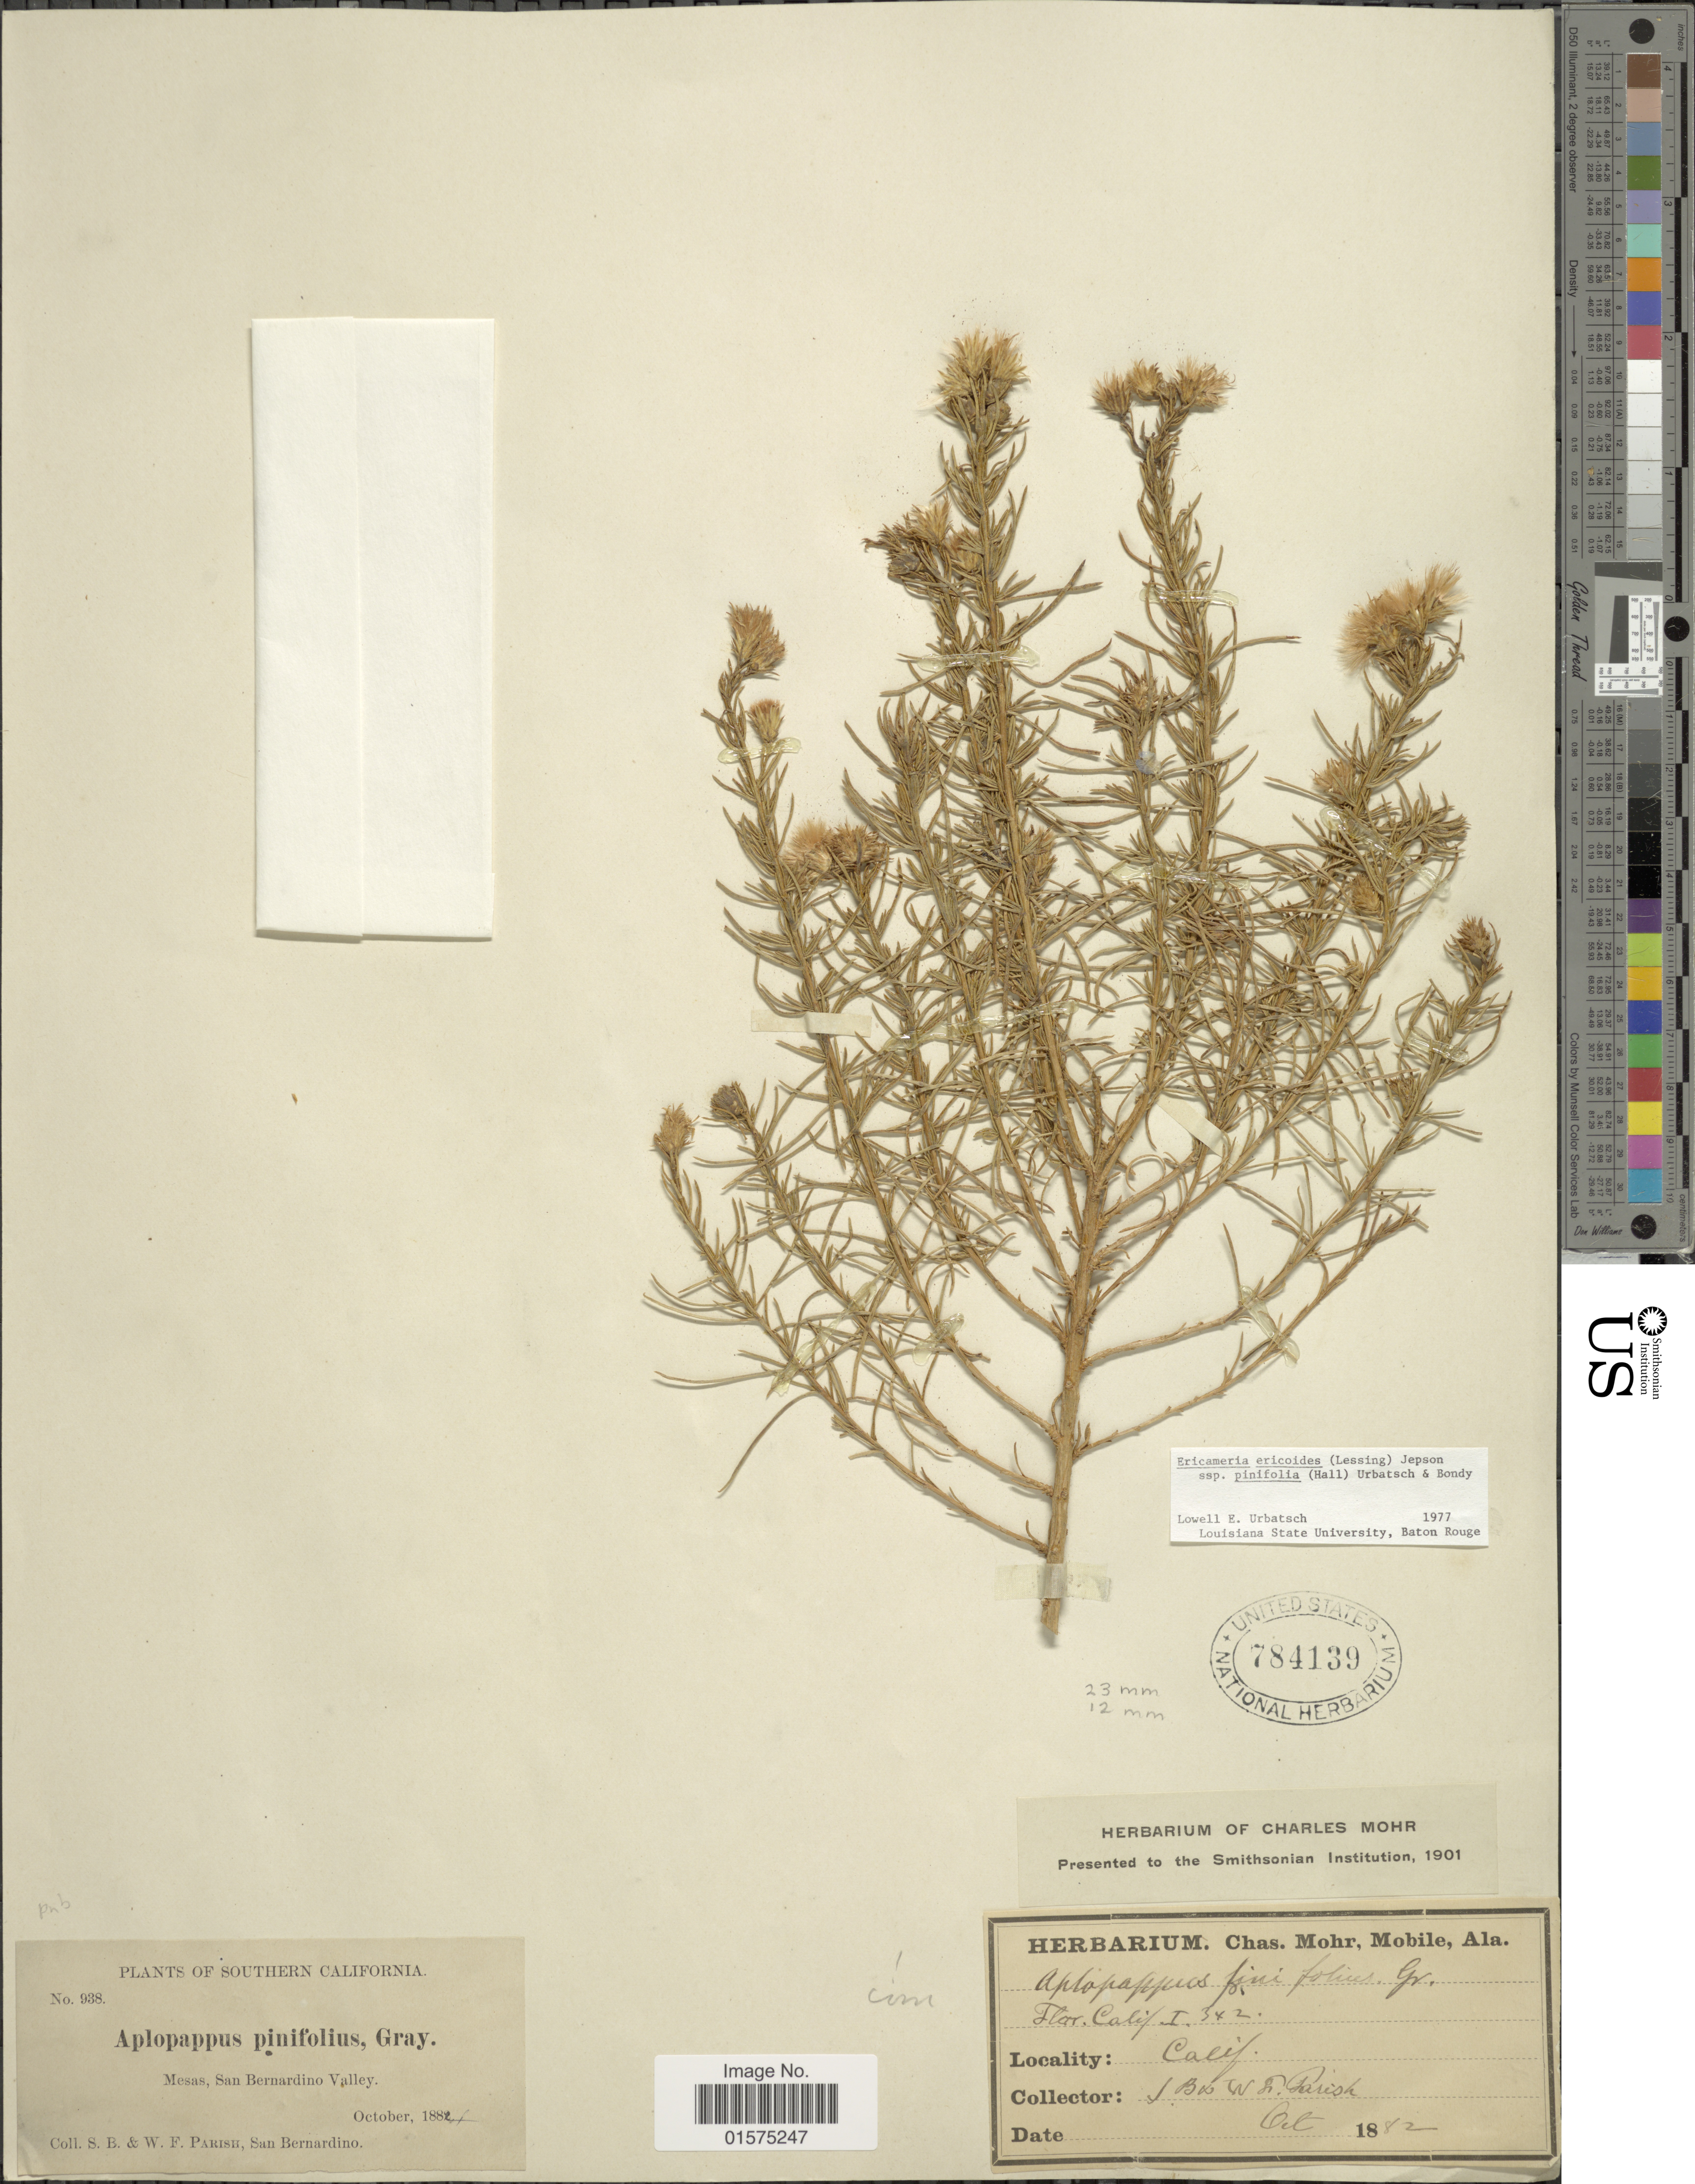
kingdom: Plantae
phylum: Tracheophyta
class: Magnoliopsida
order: Asterales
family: Asteraceae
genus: Ericameria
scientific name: Ericameria pinifolia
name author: (A. Gray) Hall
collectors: S. B. Parish & W. F. Parish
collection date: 1882-10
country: United States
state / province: California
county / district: San Bernardino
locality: Southern California, Mesas, San Bernardino Valley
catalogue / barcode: US 784139